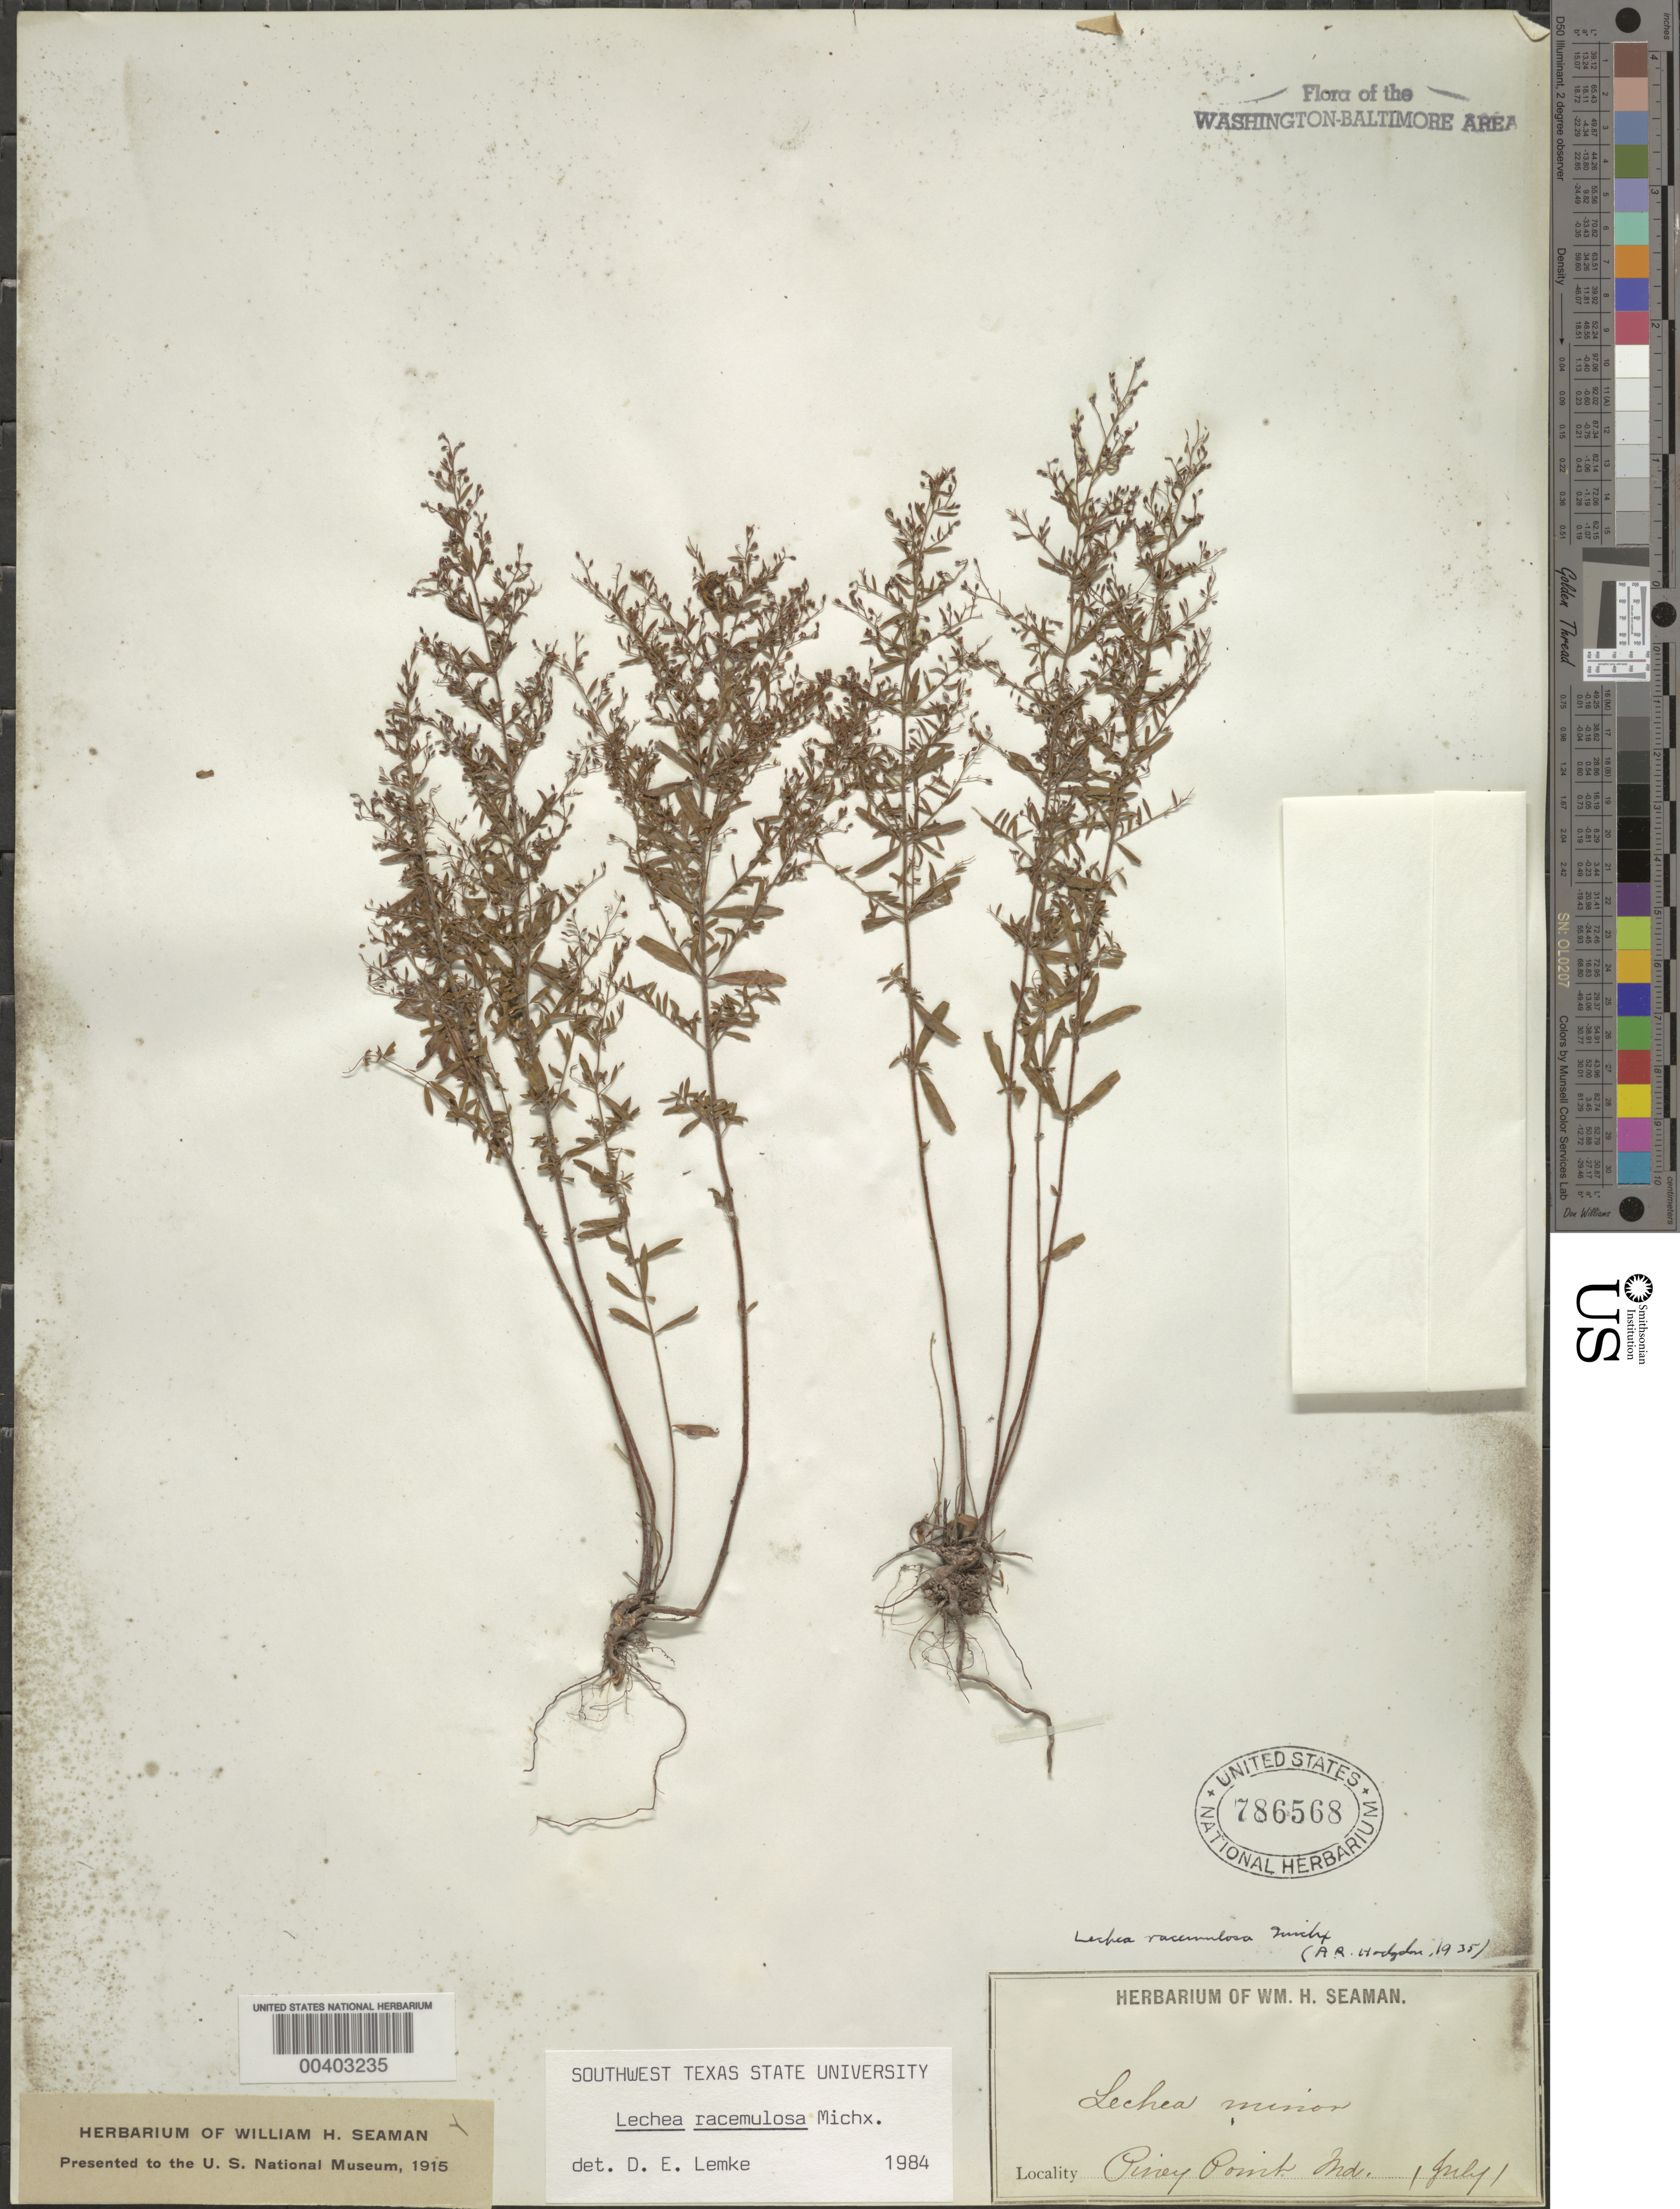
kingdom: Plantae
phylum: Tracheophyta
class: Magnoliopsida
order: Malvales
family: Cistaceae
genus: Lechea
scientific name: Lechea racemulosa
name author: Michx.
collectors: W. Seaman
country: United States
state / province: Maryland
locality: Piney Point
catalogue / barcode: US 786568